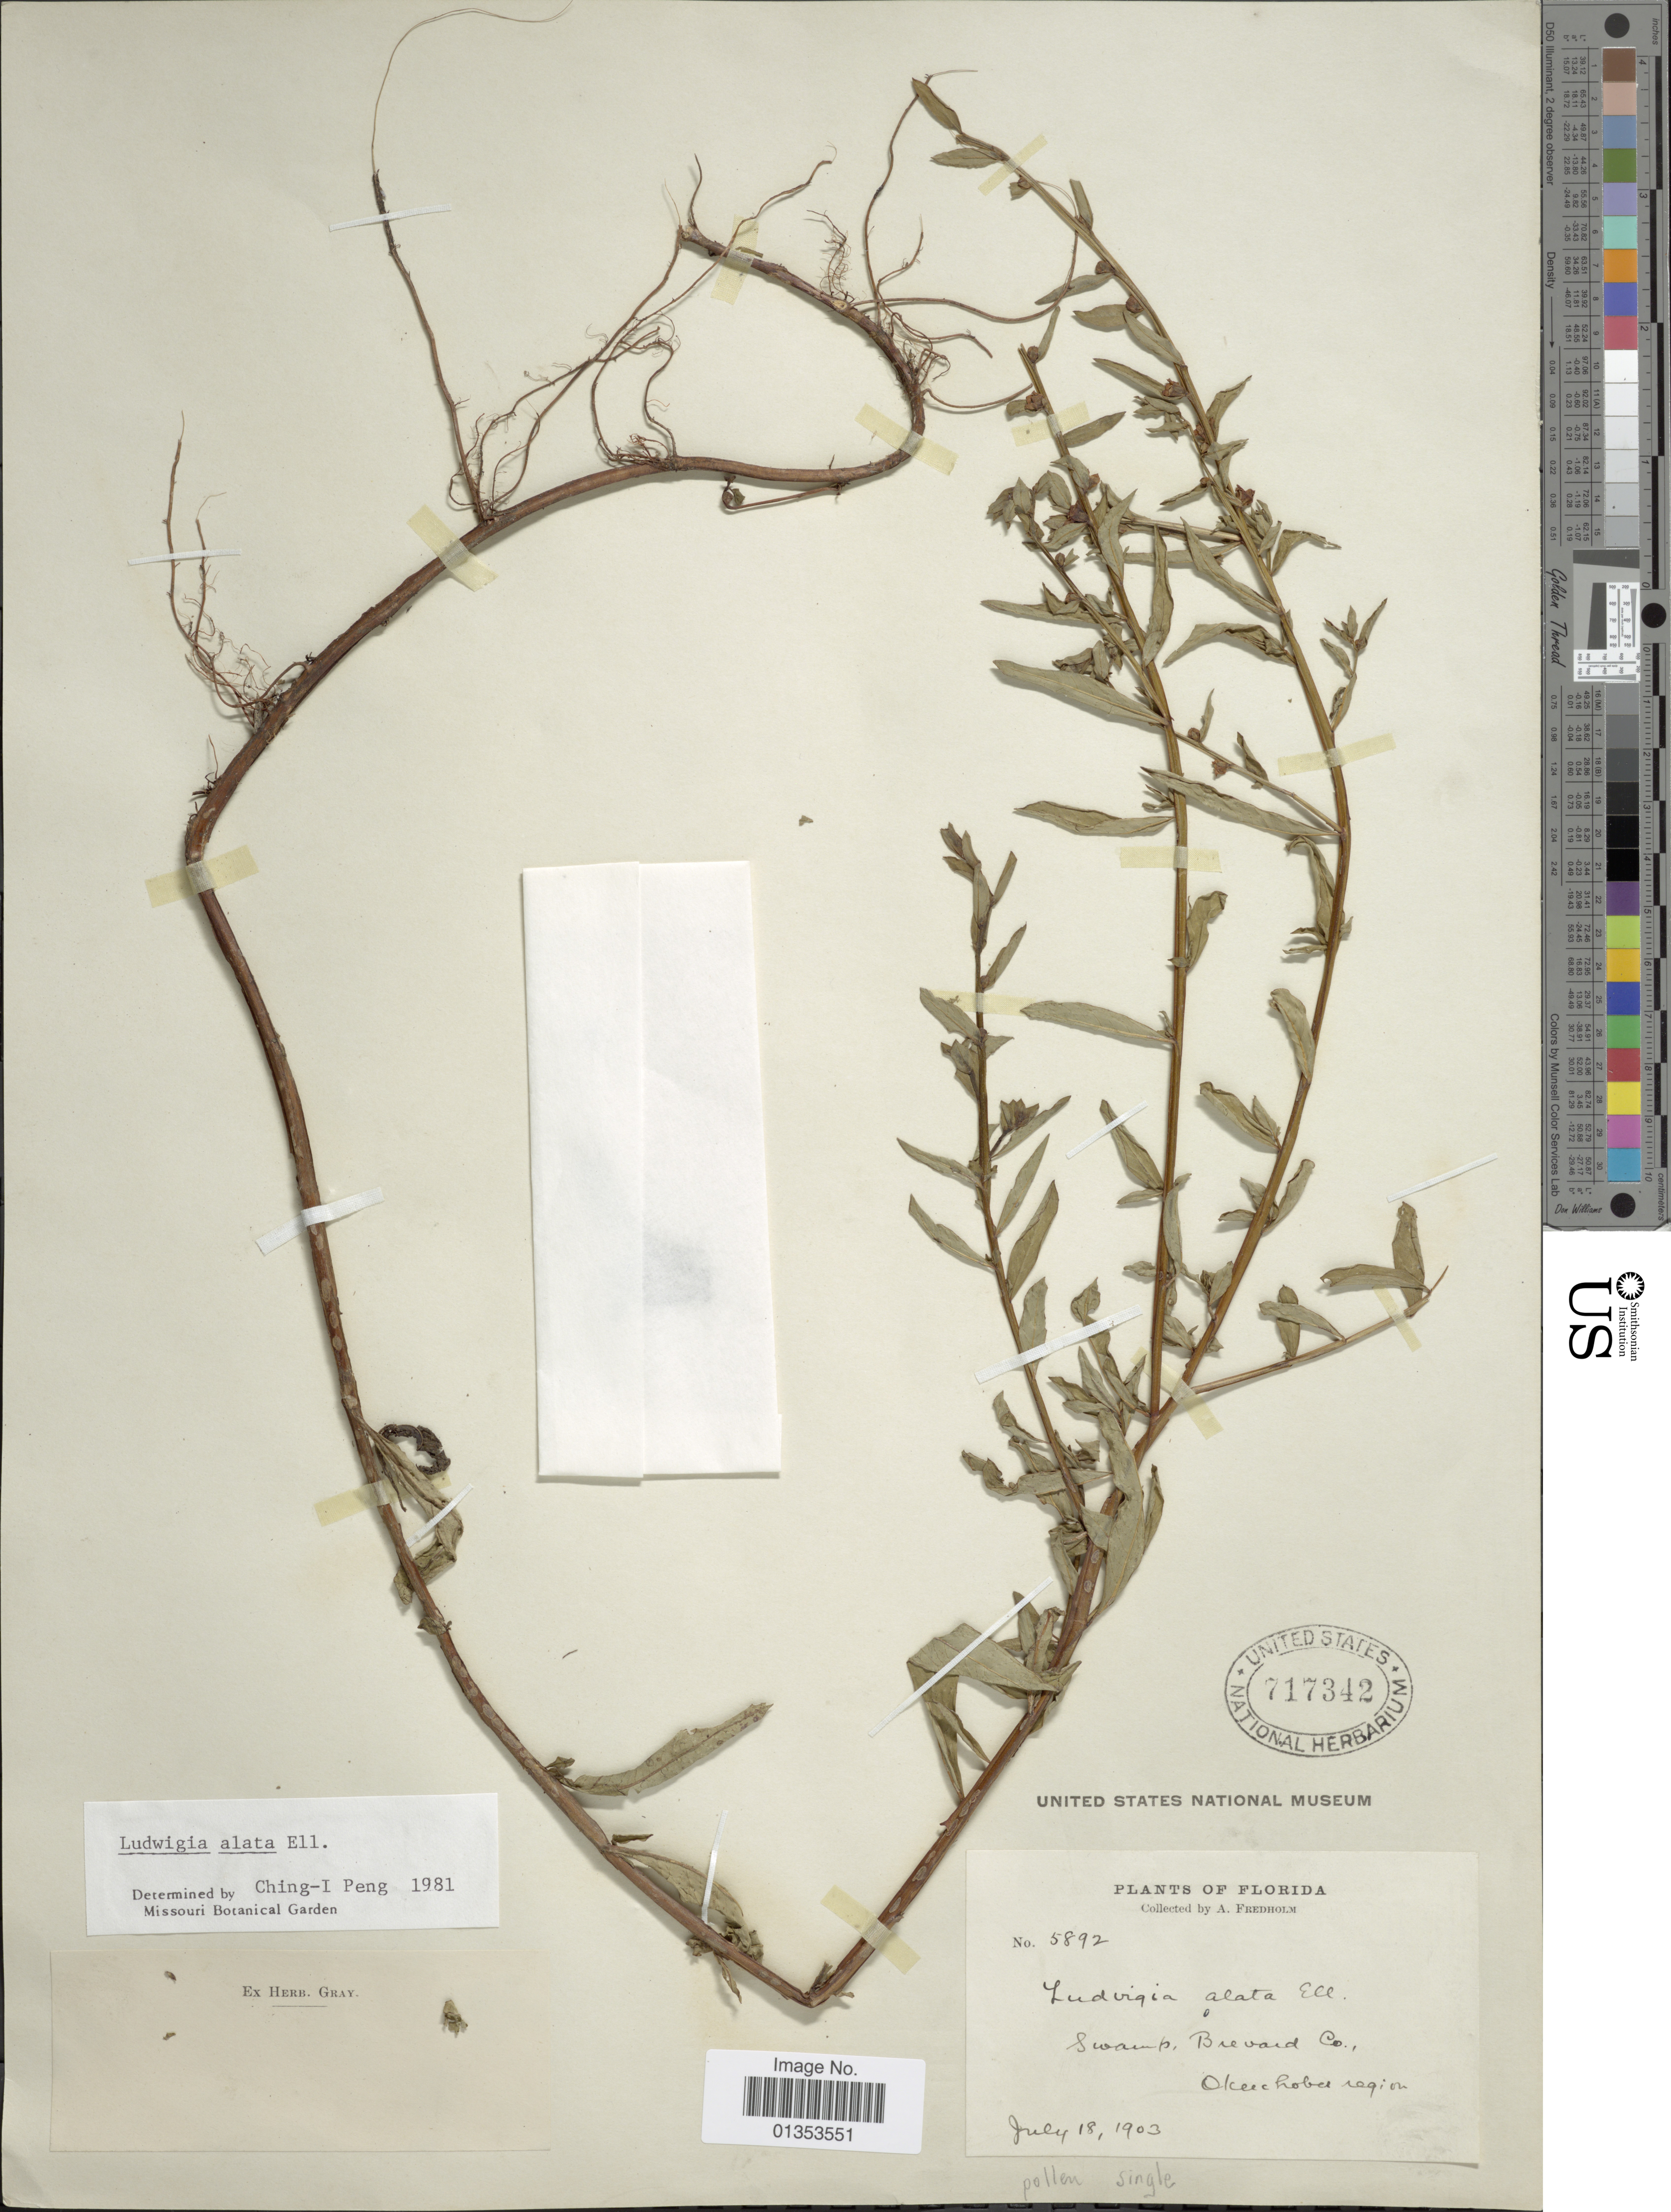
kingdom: Plantae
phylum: Tracheophyta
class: Magnoliopsida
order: Myrtales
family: Onagraceae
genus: Ludwigia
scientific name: Ludwigia alata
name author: Elliott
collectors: A. Fredholm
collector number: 5892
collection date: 1903-07-18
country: United States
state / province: Florida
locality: Swamp Bievard Co., Okeechobee region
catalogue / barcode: US 717342